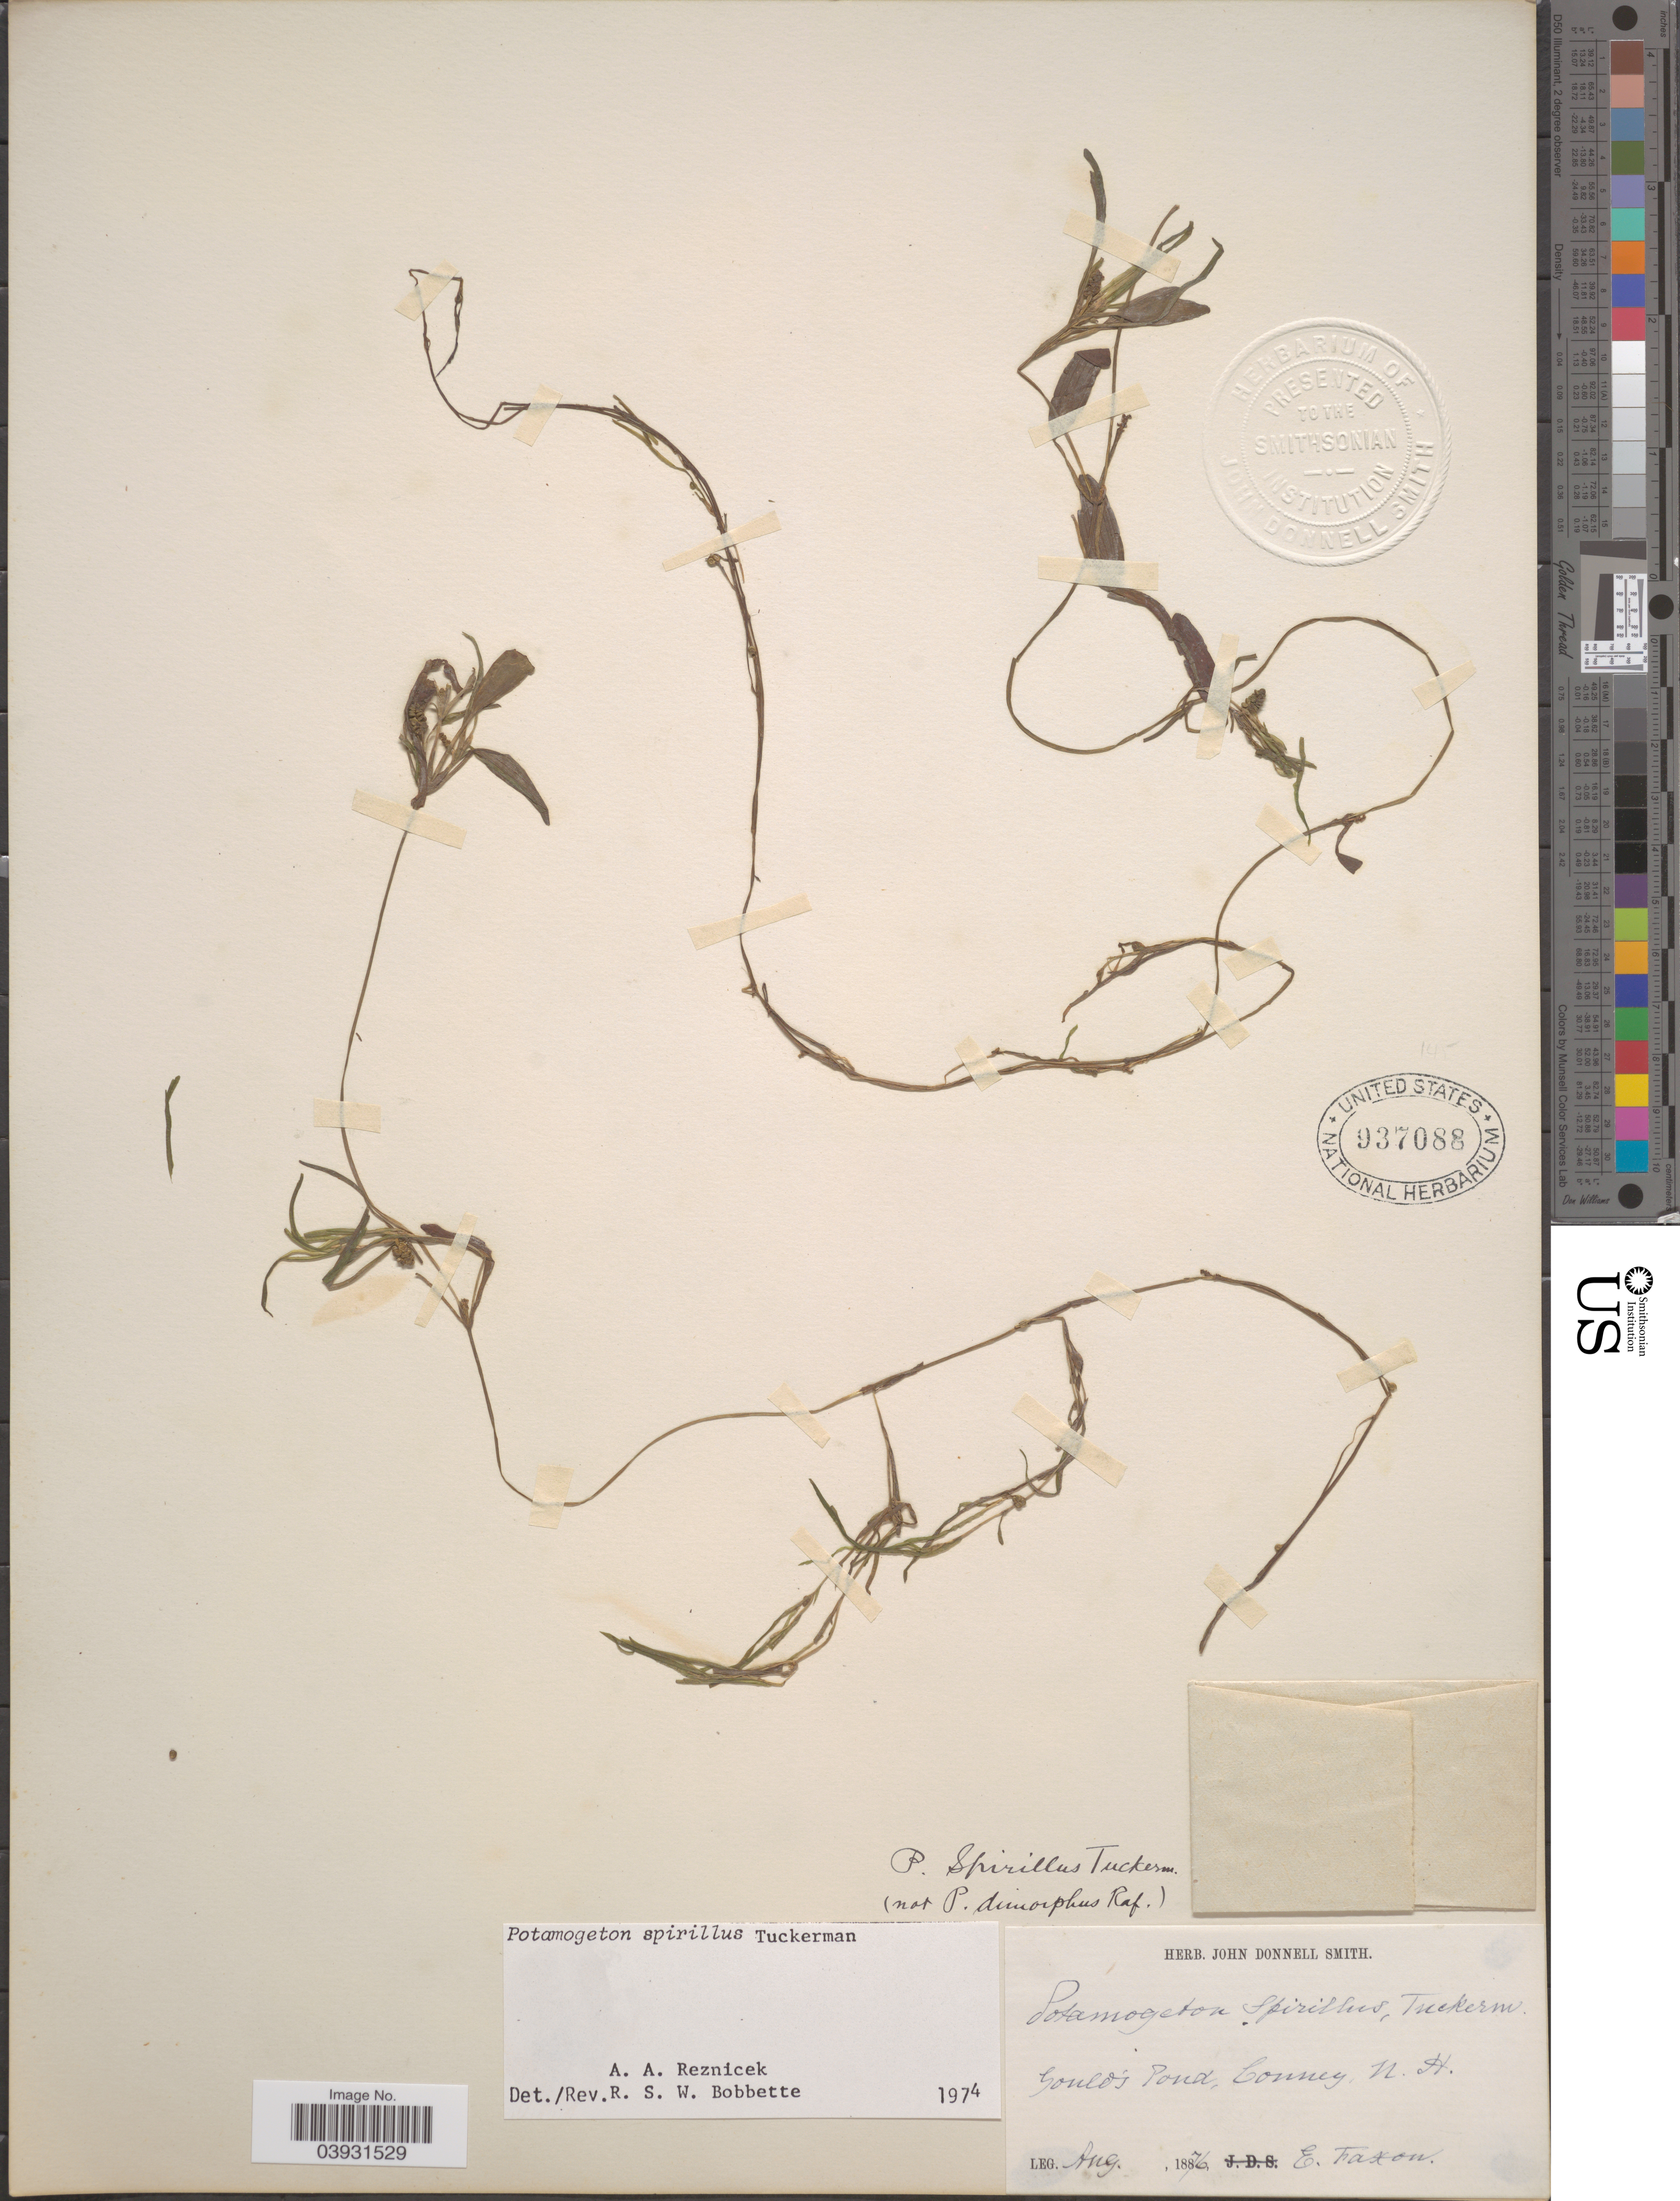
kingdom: Plantae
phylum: Tracheophyta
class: Liliopsida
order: Alismatales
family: Potamogetonaceae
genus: Potamogeton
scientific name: Potamogeton spirillus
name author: Tuck.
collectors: E. Faxon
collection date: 1876-08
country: United States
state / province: New Hampshire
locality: Gould's Pond, Conway.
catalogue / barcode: US 937088